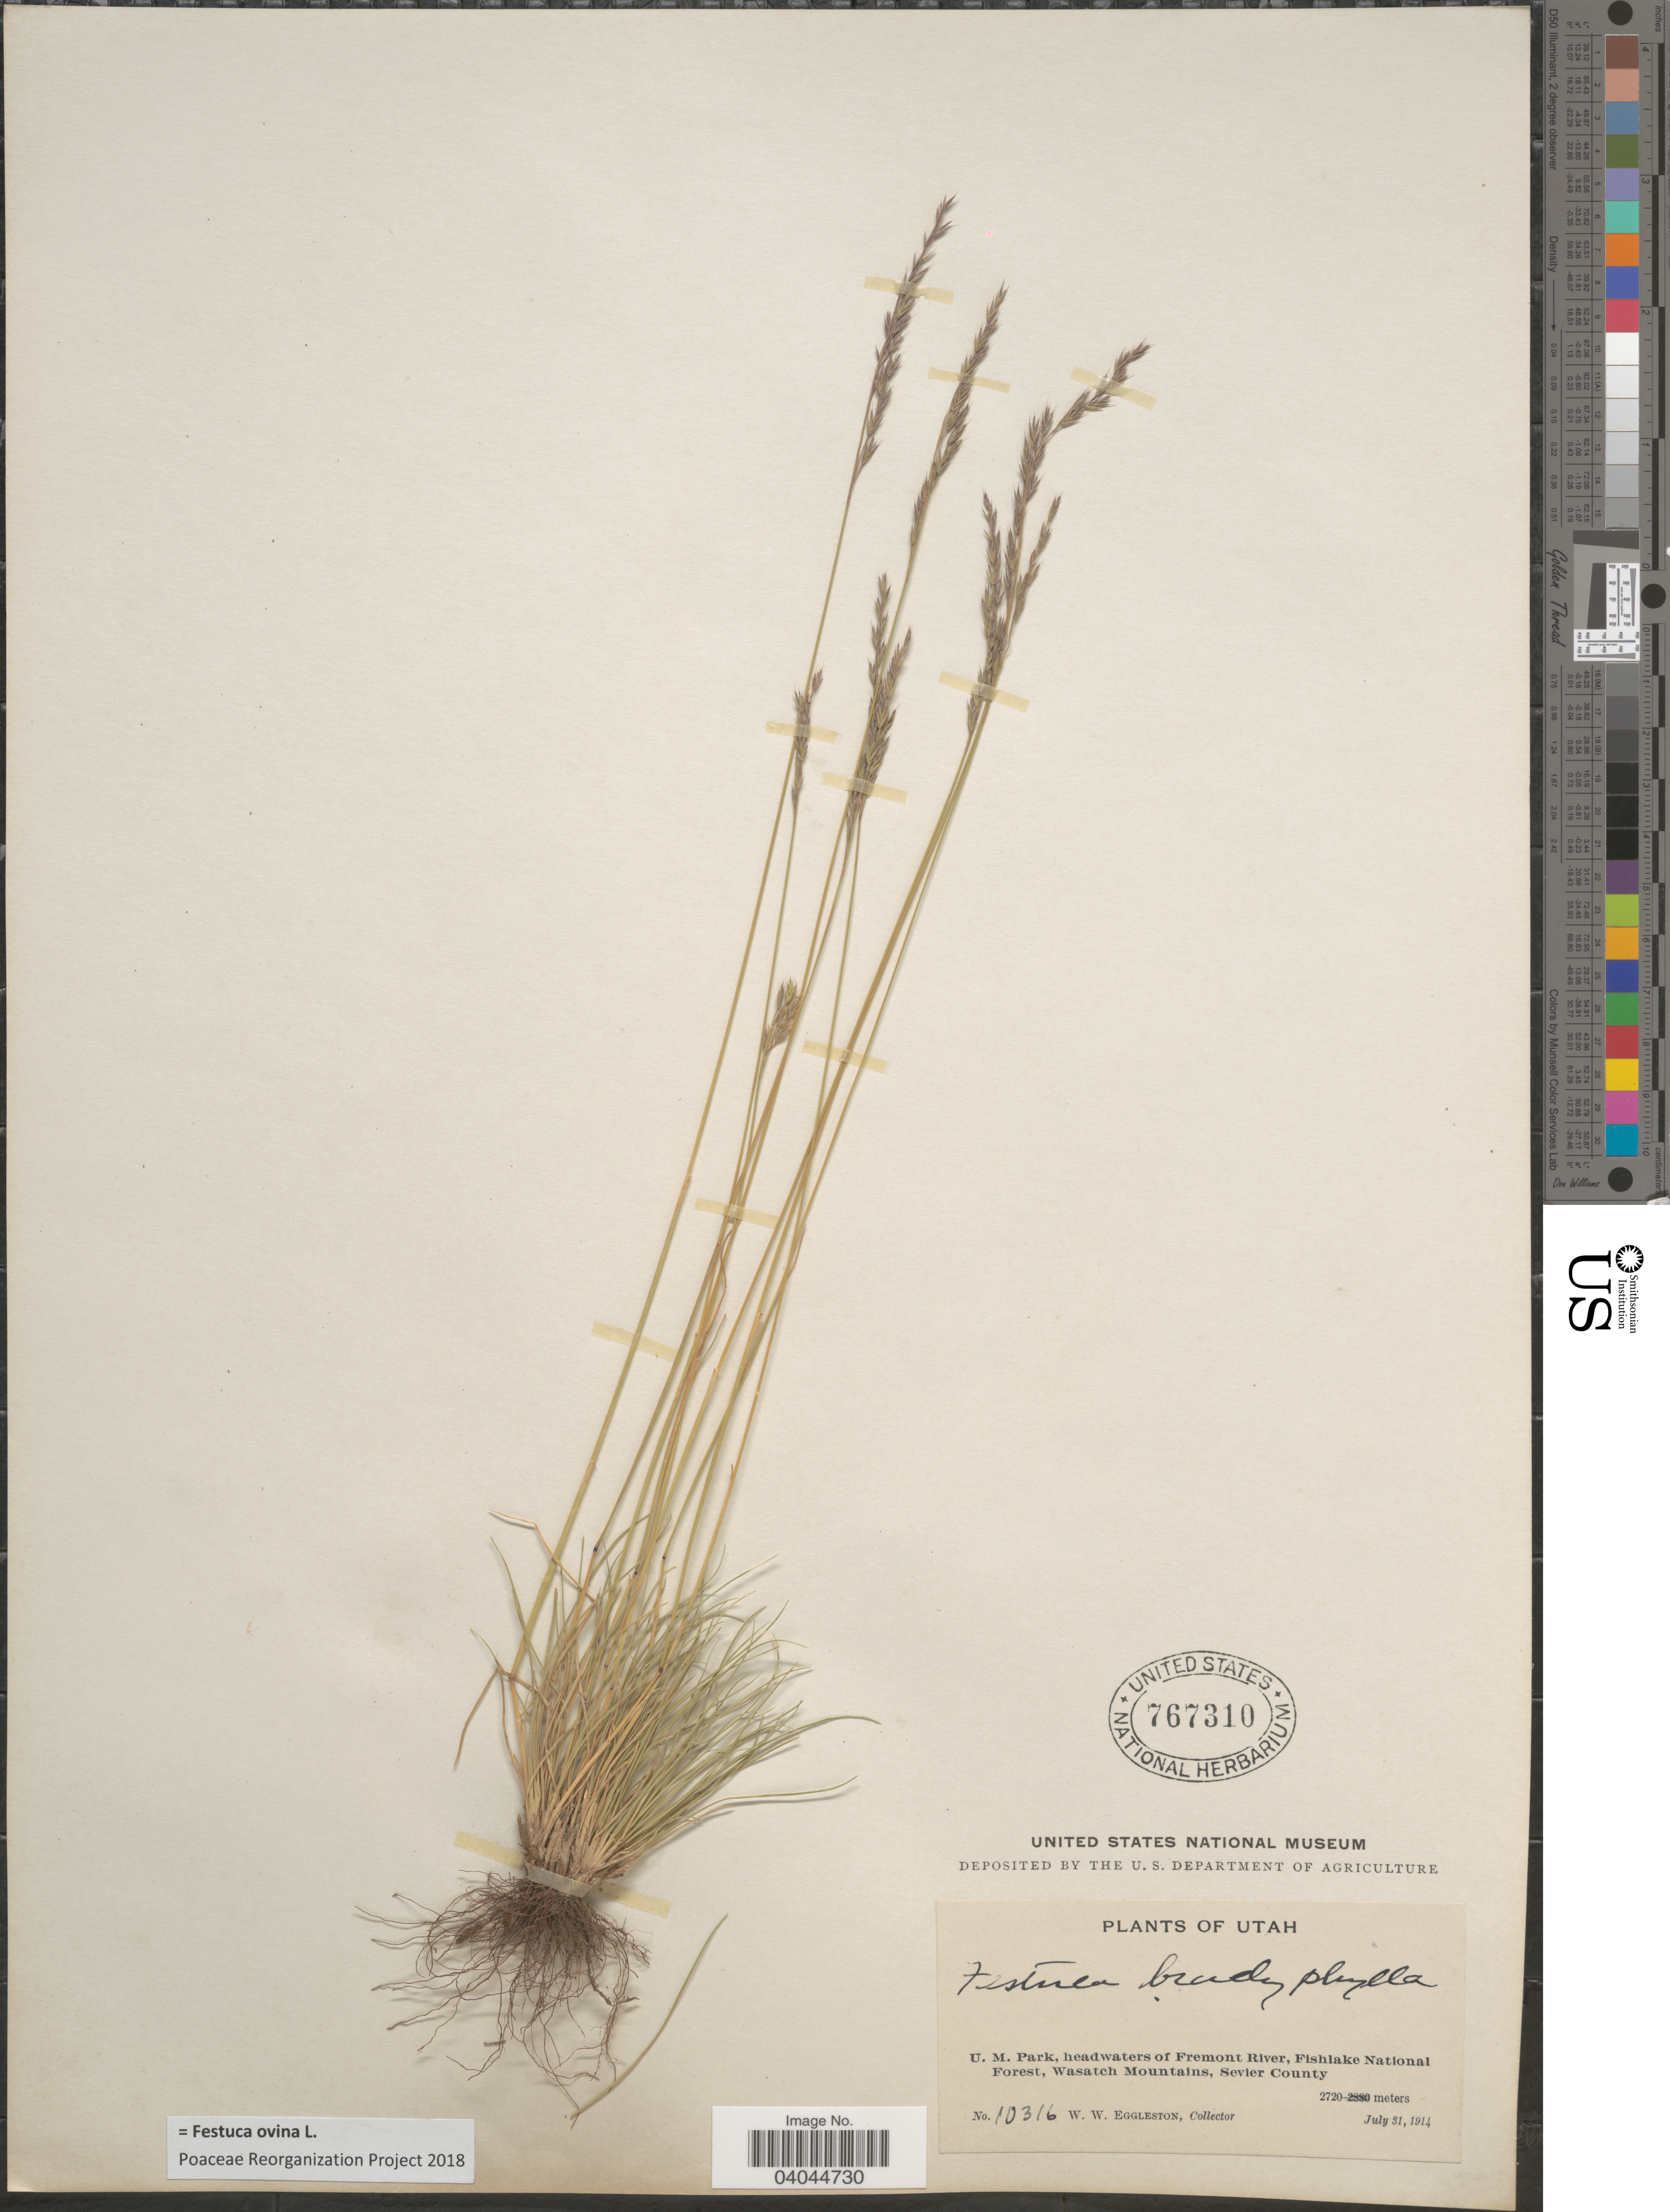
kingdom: Plantae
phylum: Tracheophyta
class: Liliopsida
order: Poales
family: Poaceae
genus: Festuca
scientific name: Festuca ovina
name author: L.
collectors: W. W. Eggleston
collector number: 10316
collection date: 1914-07-31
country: United States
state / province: Utah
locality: U.M. Park, headwaters of Fremont River, Fishlake National Forest, Wasatch Mountains, Sevier County.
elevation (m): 2720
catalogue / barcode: US 767310